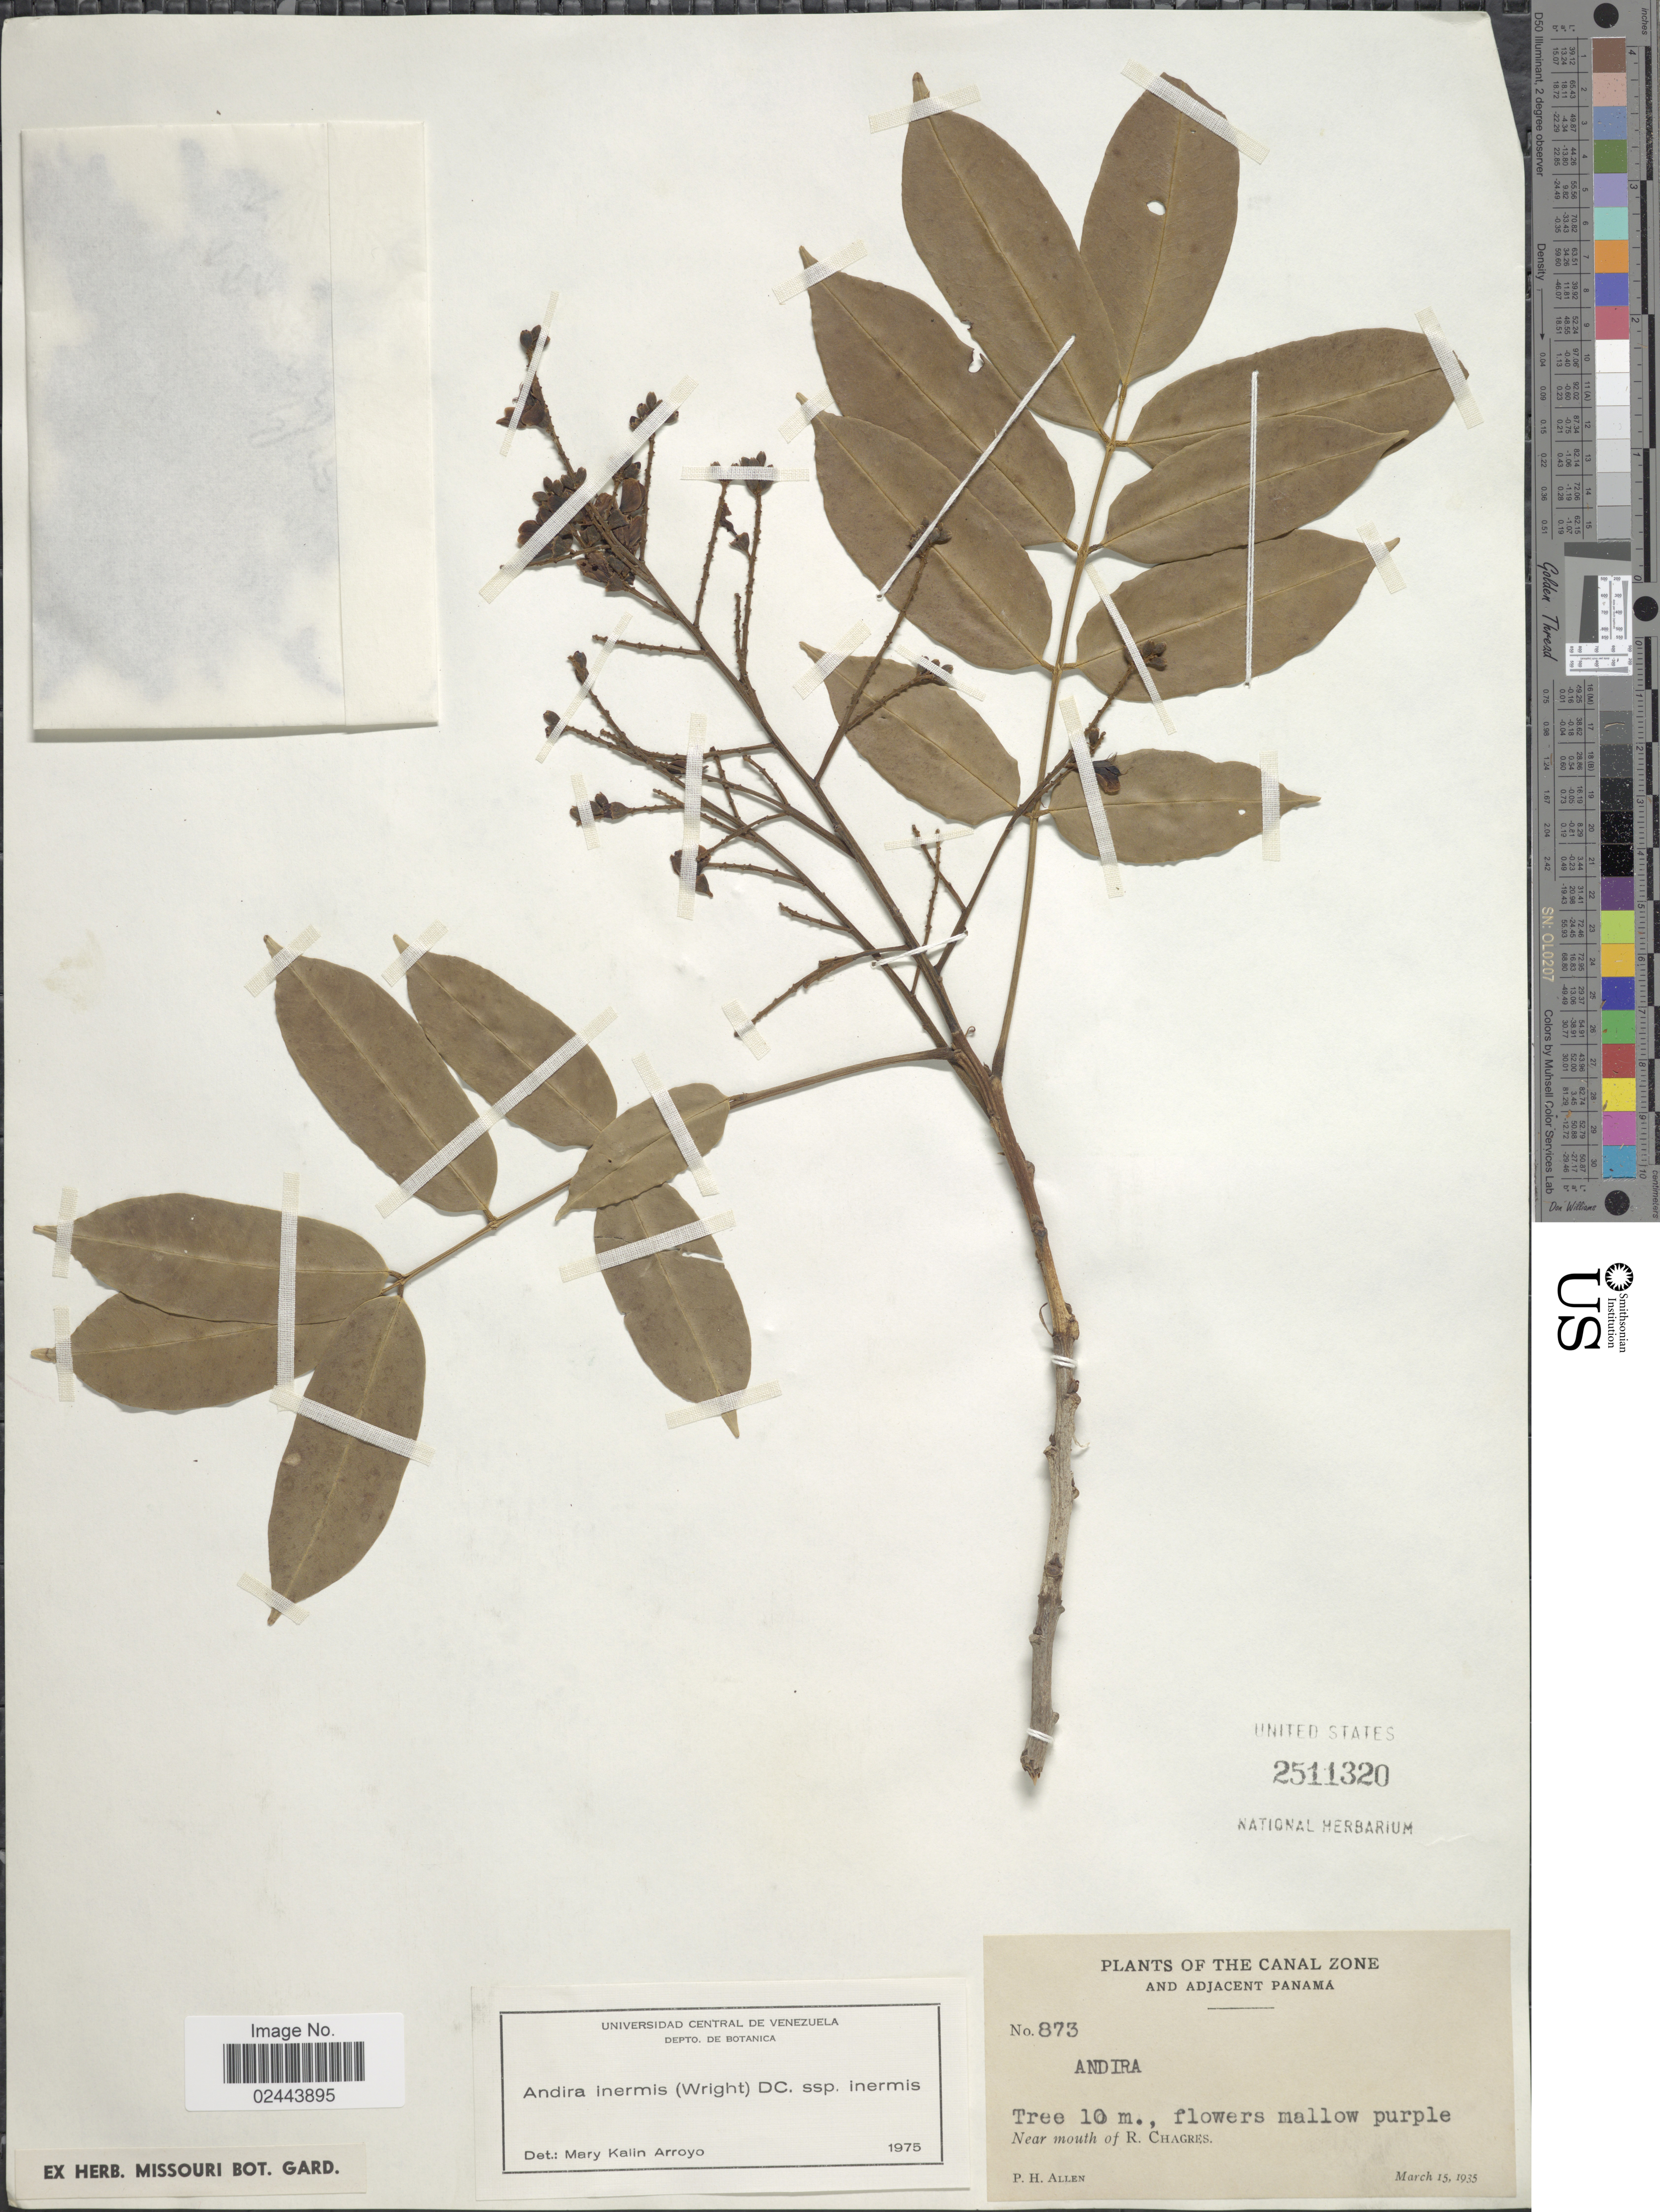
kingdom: Plantae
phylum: Tracheophyta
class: Magnoliopsida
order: Fabales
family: Fabaceae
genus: Andira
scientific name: Andira inermis subsp. inermis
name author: (W. Wright) Kunth ex DC.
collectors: P. H. Allen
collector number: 873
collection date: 1935-03-16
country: Panama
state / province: Colón / Panamá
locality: The Canal Zone and Adjacent Panama, Near mouth of R. Chagres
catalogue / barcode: US 2511320